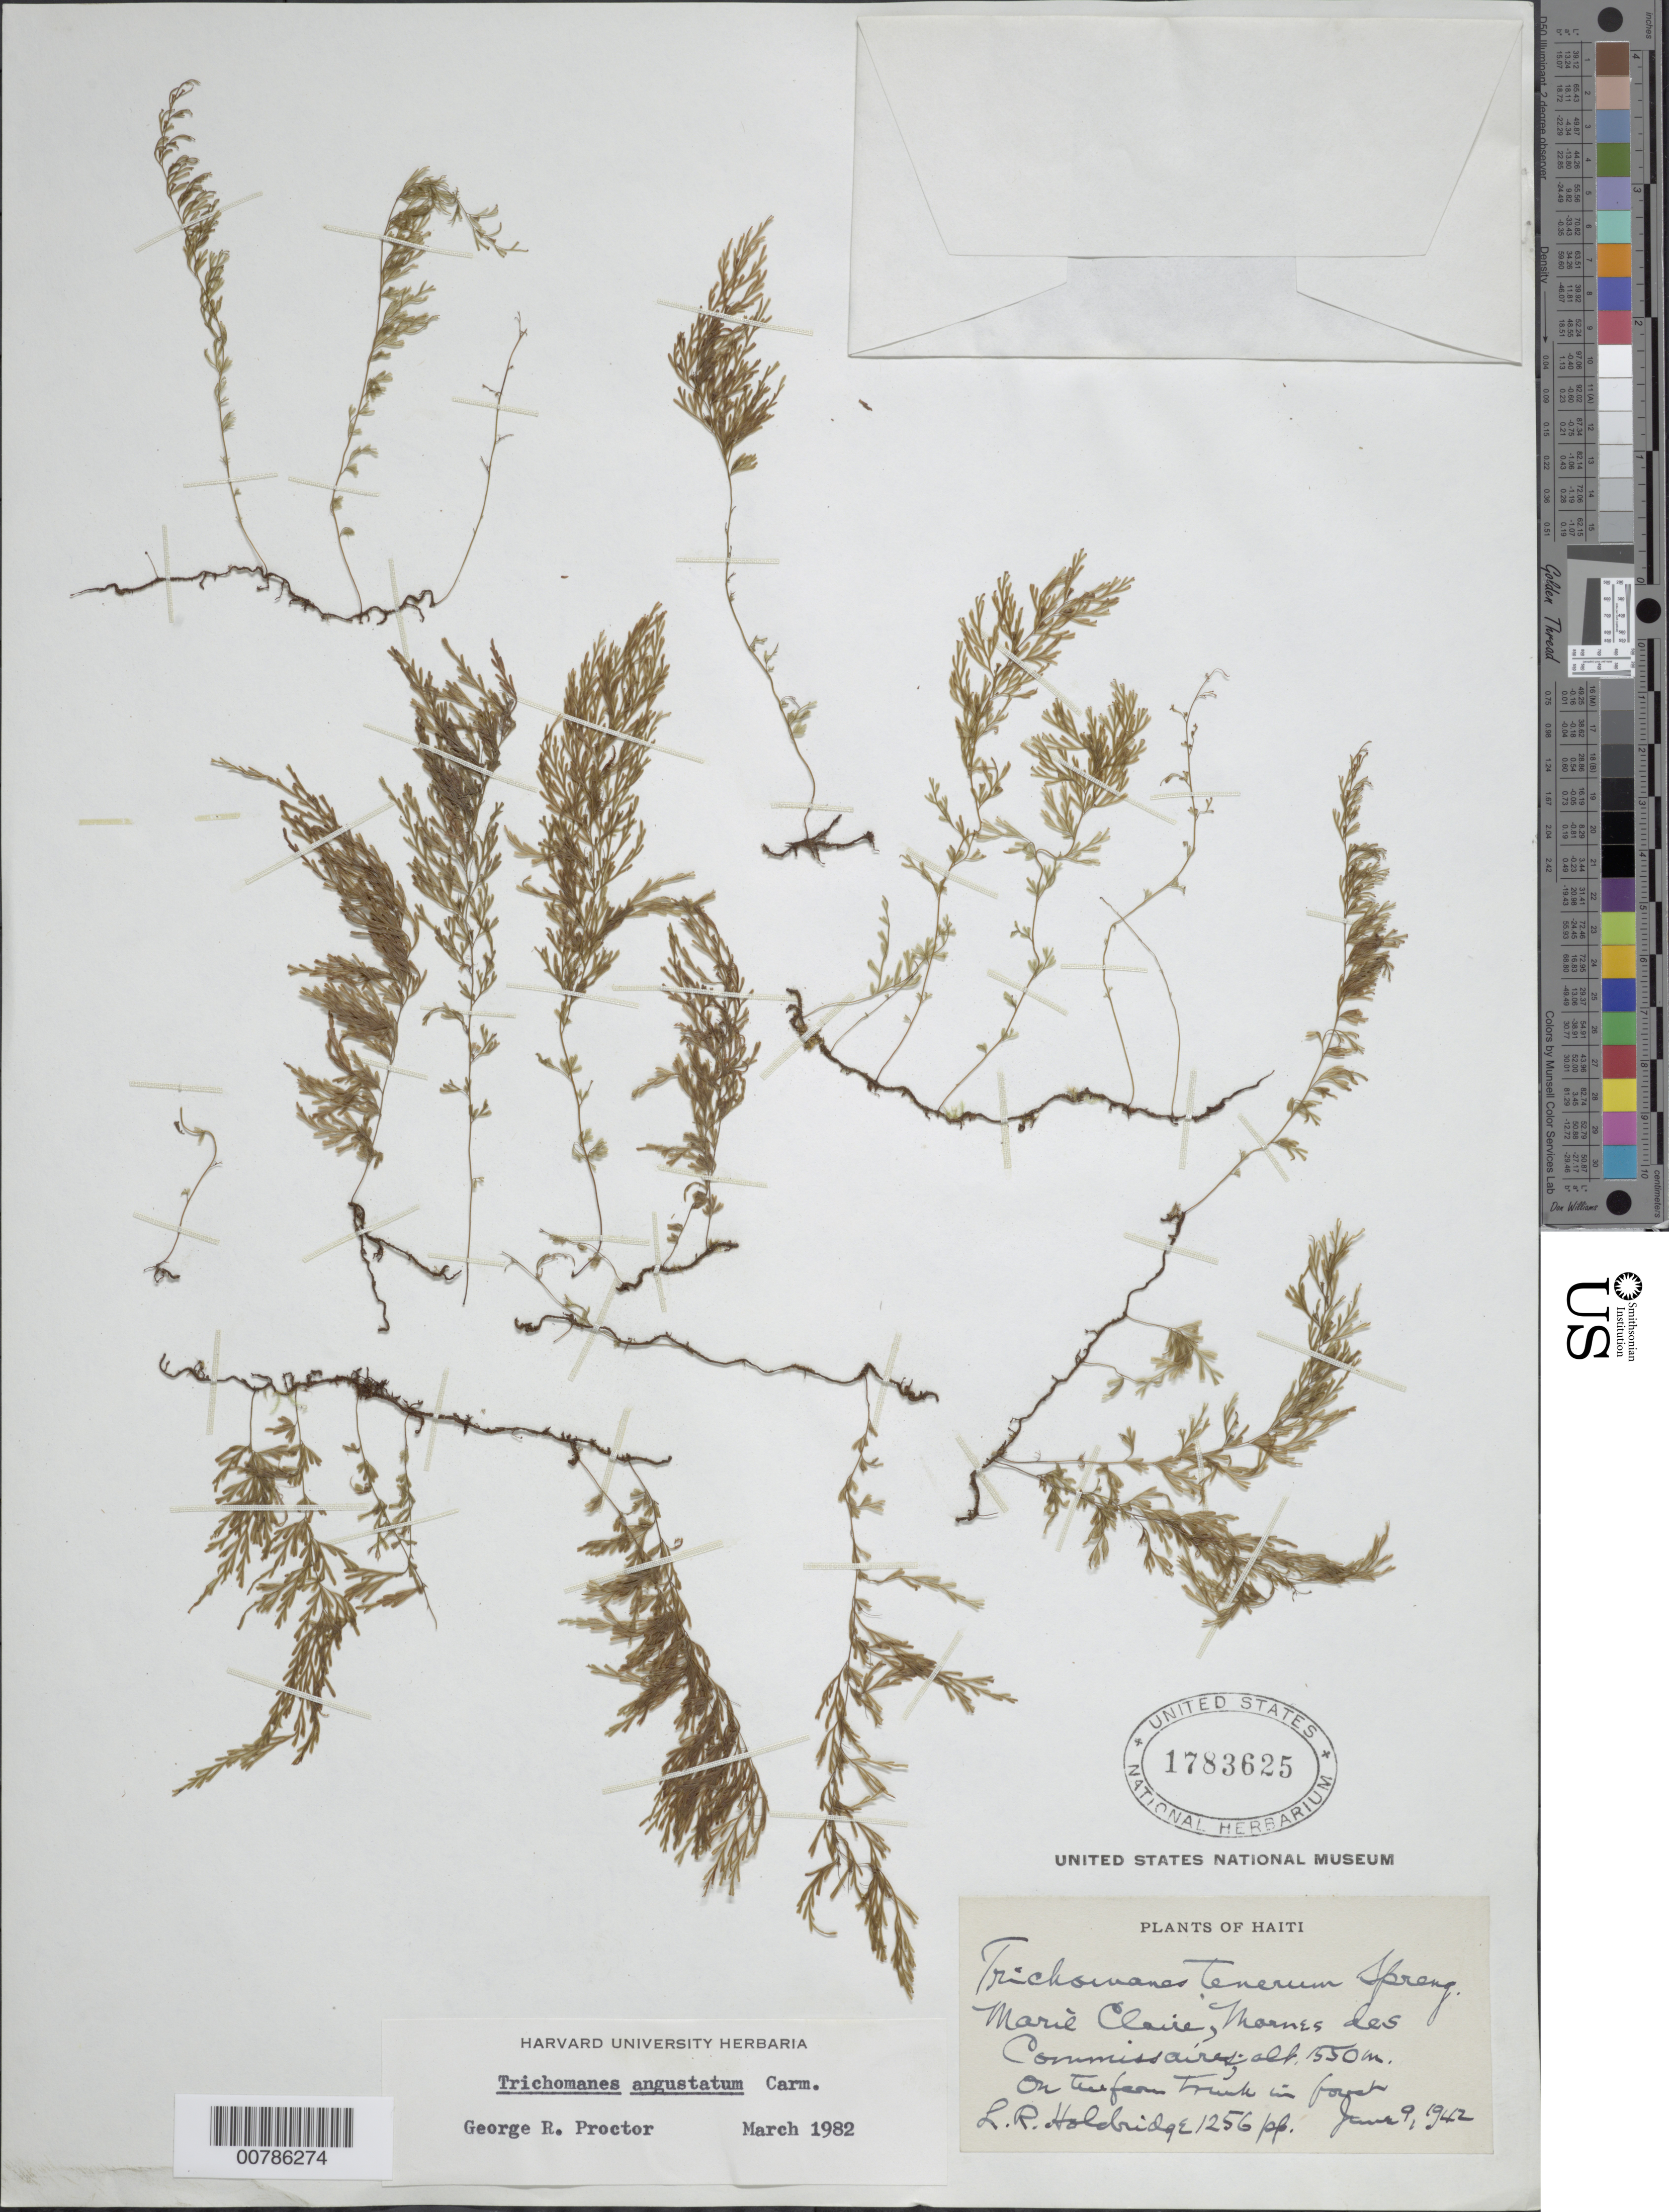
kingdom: Plantae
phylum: Tracheophyta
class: Polypodiopsida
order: Hymenophyllales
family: Hymenophyllaceae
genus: Polyphlebium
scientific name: Polyphlebium angustatum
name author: (Carmich.) Ebihara & Dubuisson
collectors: L. Holdridge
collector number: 1256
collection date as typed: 09 Jun 1942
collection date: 1942-06-09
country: Haiti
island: Hispaniola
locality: Mariè Claire, Mornes des Commissaires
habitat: On tree fern trunk in forest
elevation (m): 1550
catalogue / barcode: US 1783625